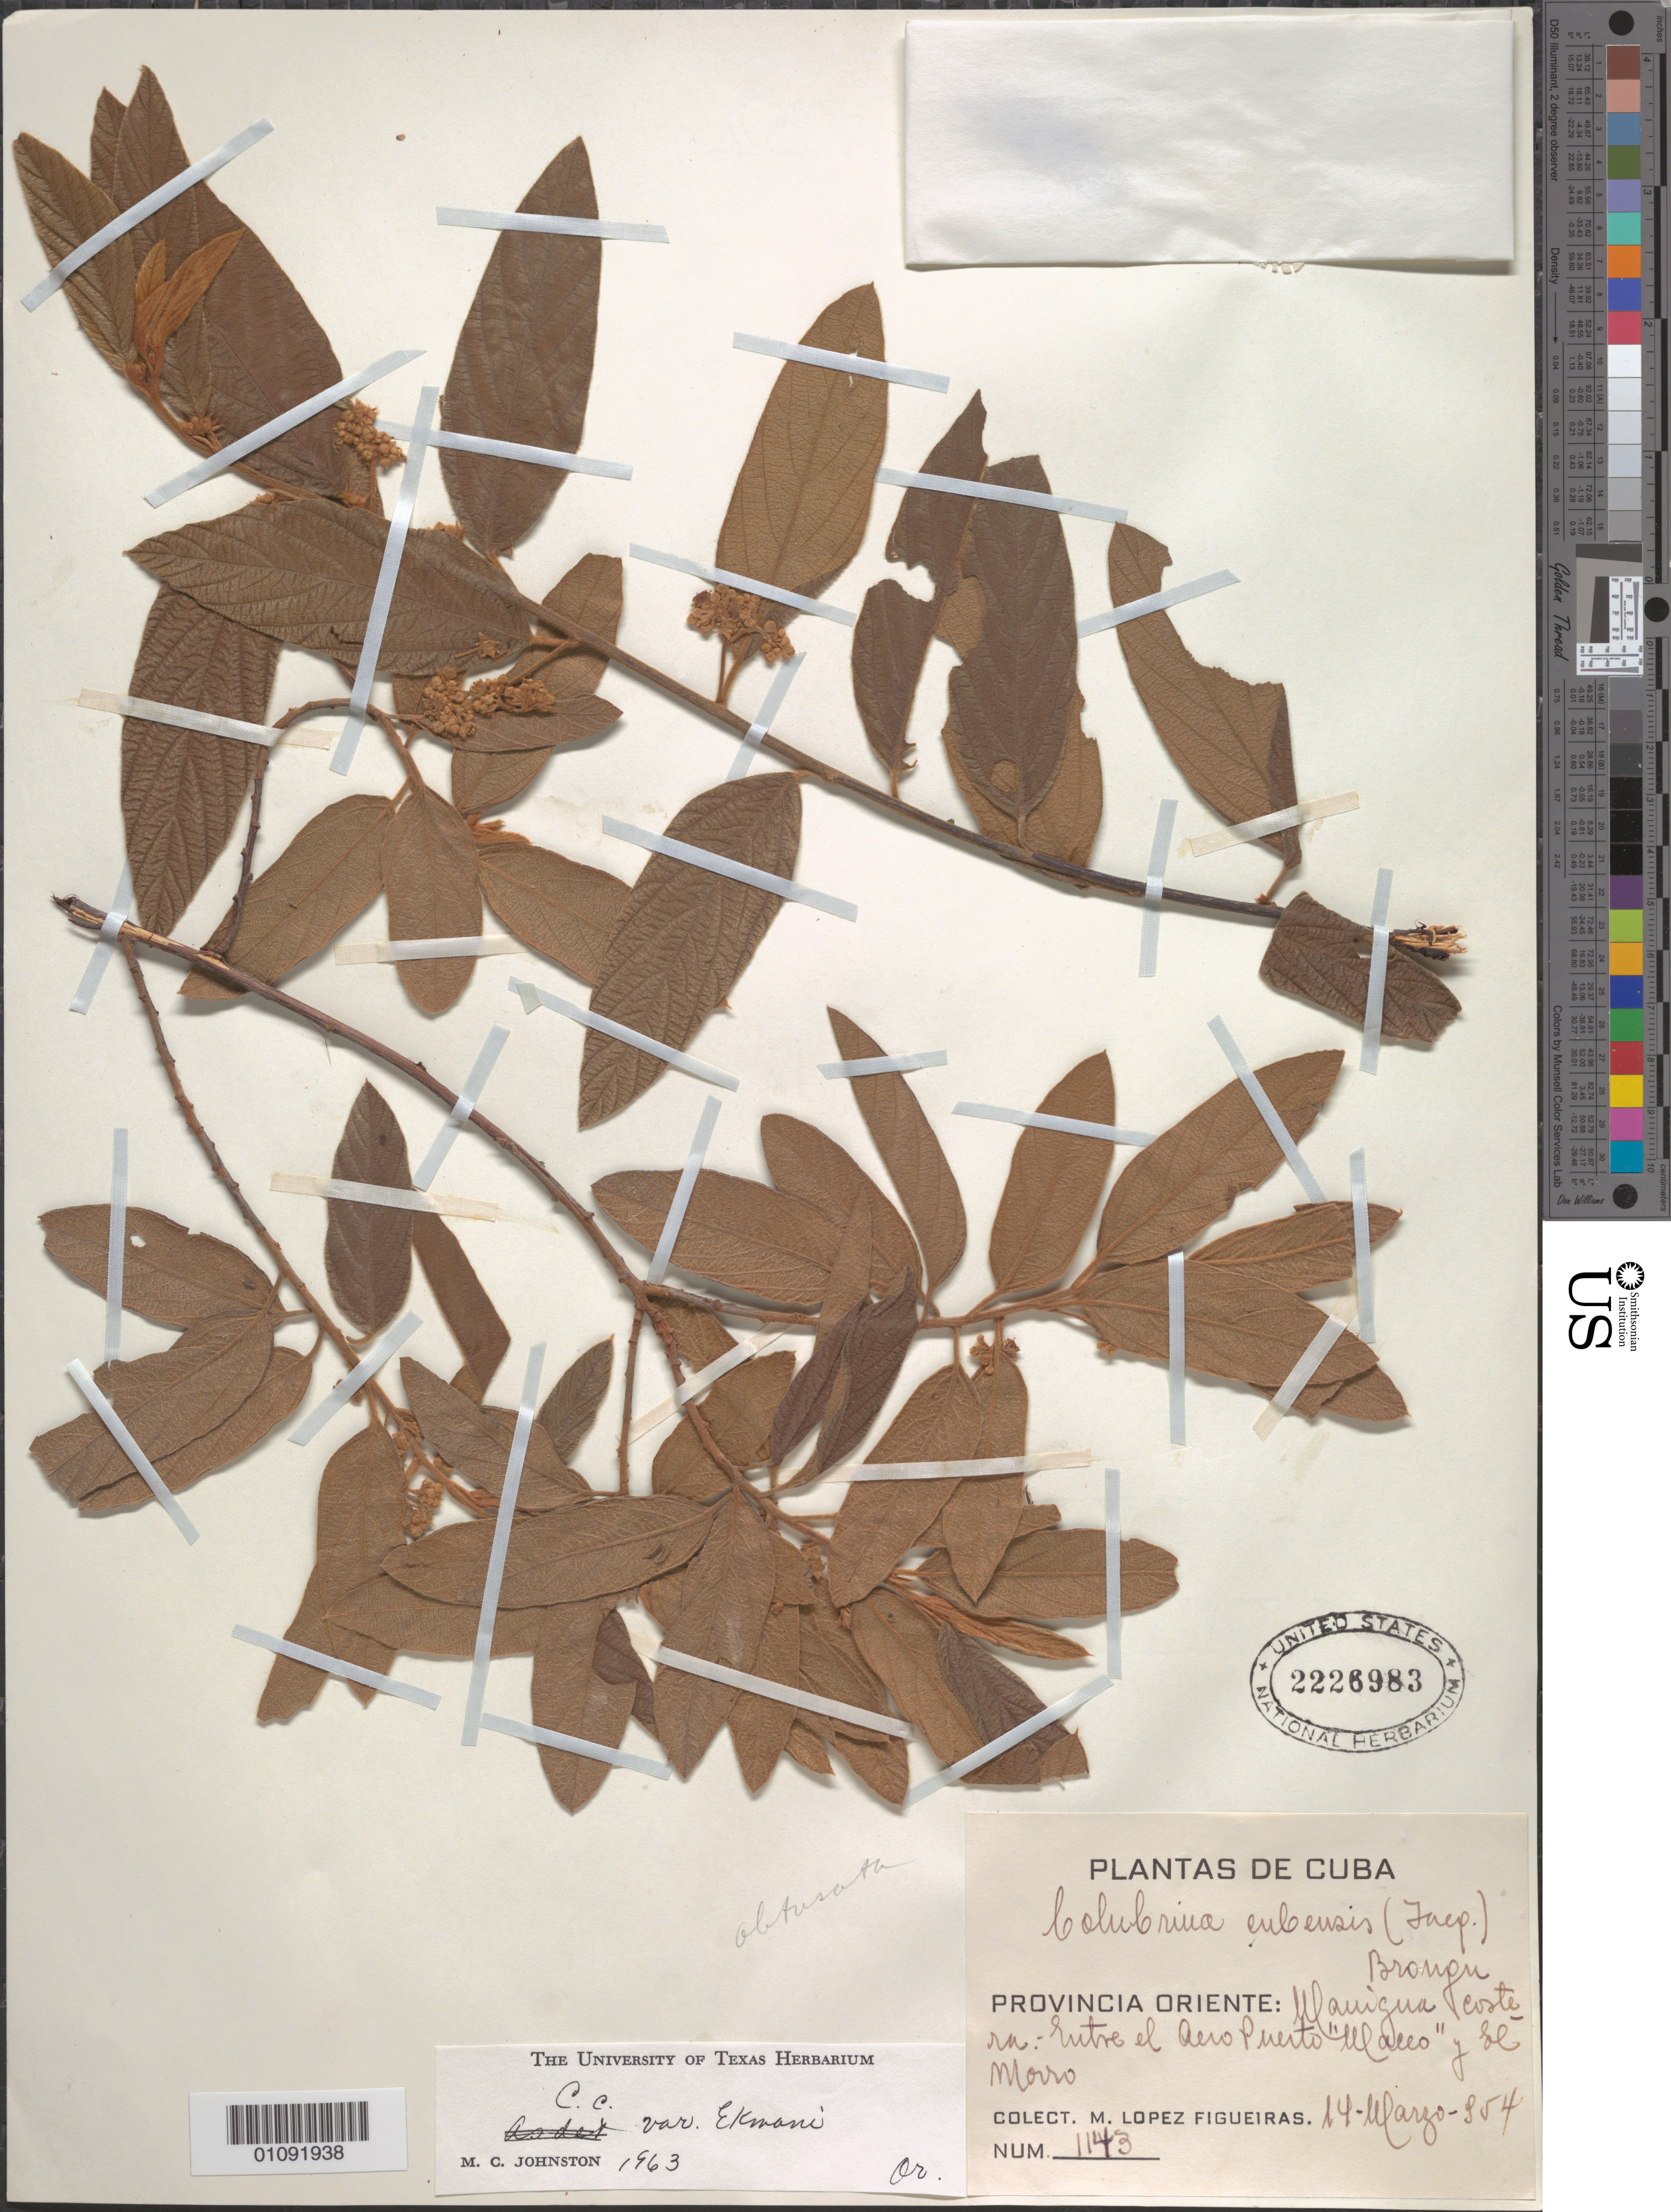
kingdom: Plantae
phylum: Tracheophyta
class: Magnoliopsida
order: Rosales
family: Rhamnaceae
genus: Colubrina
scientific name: Colubrina cubensis var. ekmanii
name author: M.C. Johnst.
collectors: M. López Figueiras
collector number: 1143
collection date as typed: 14 Mar 1954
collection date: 1954-03-14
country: Cuba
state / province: Oriente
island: Cuba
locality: Manigua eastern-sutre el Aero Puerto "Maceo" y Sol morro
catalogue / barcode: US 2226983